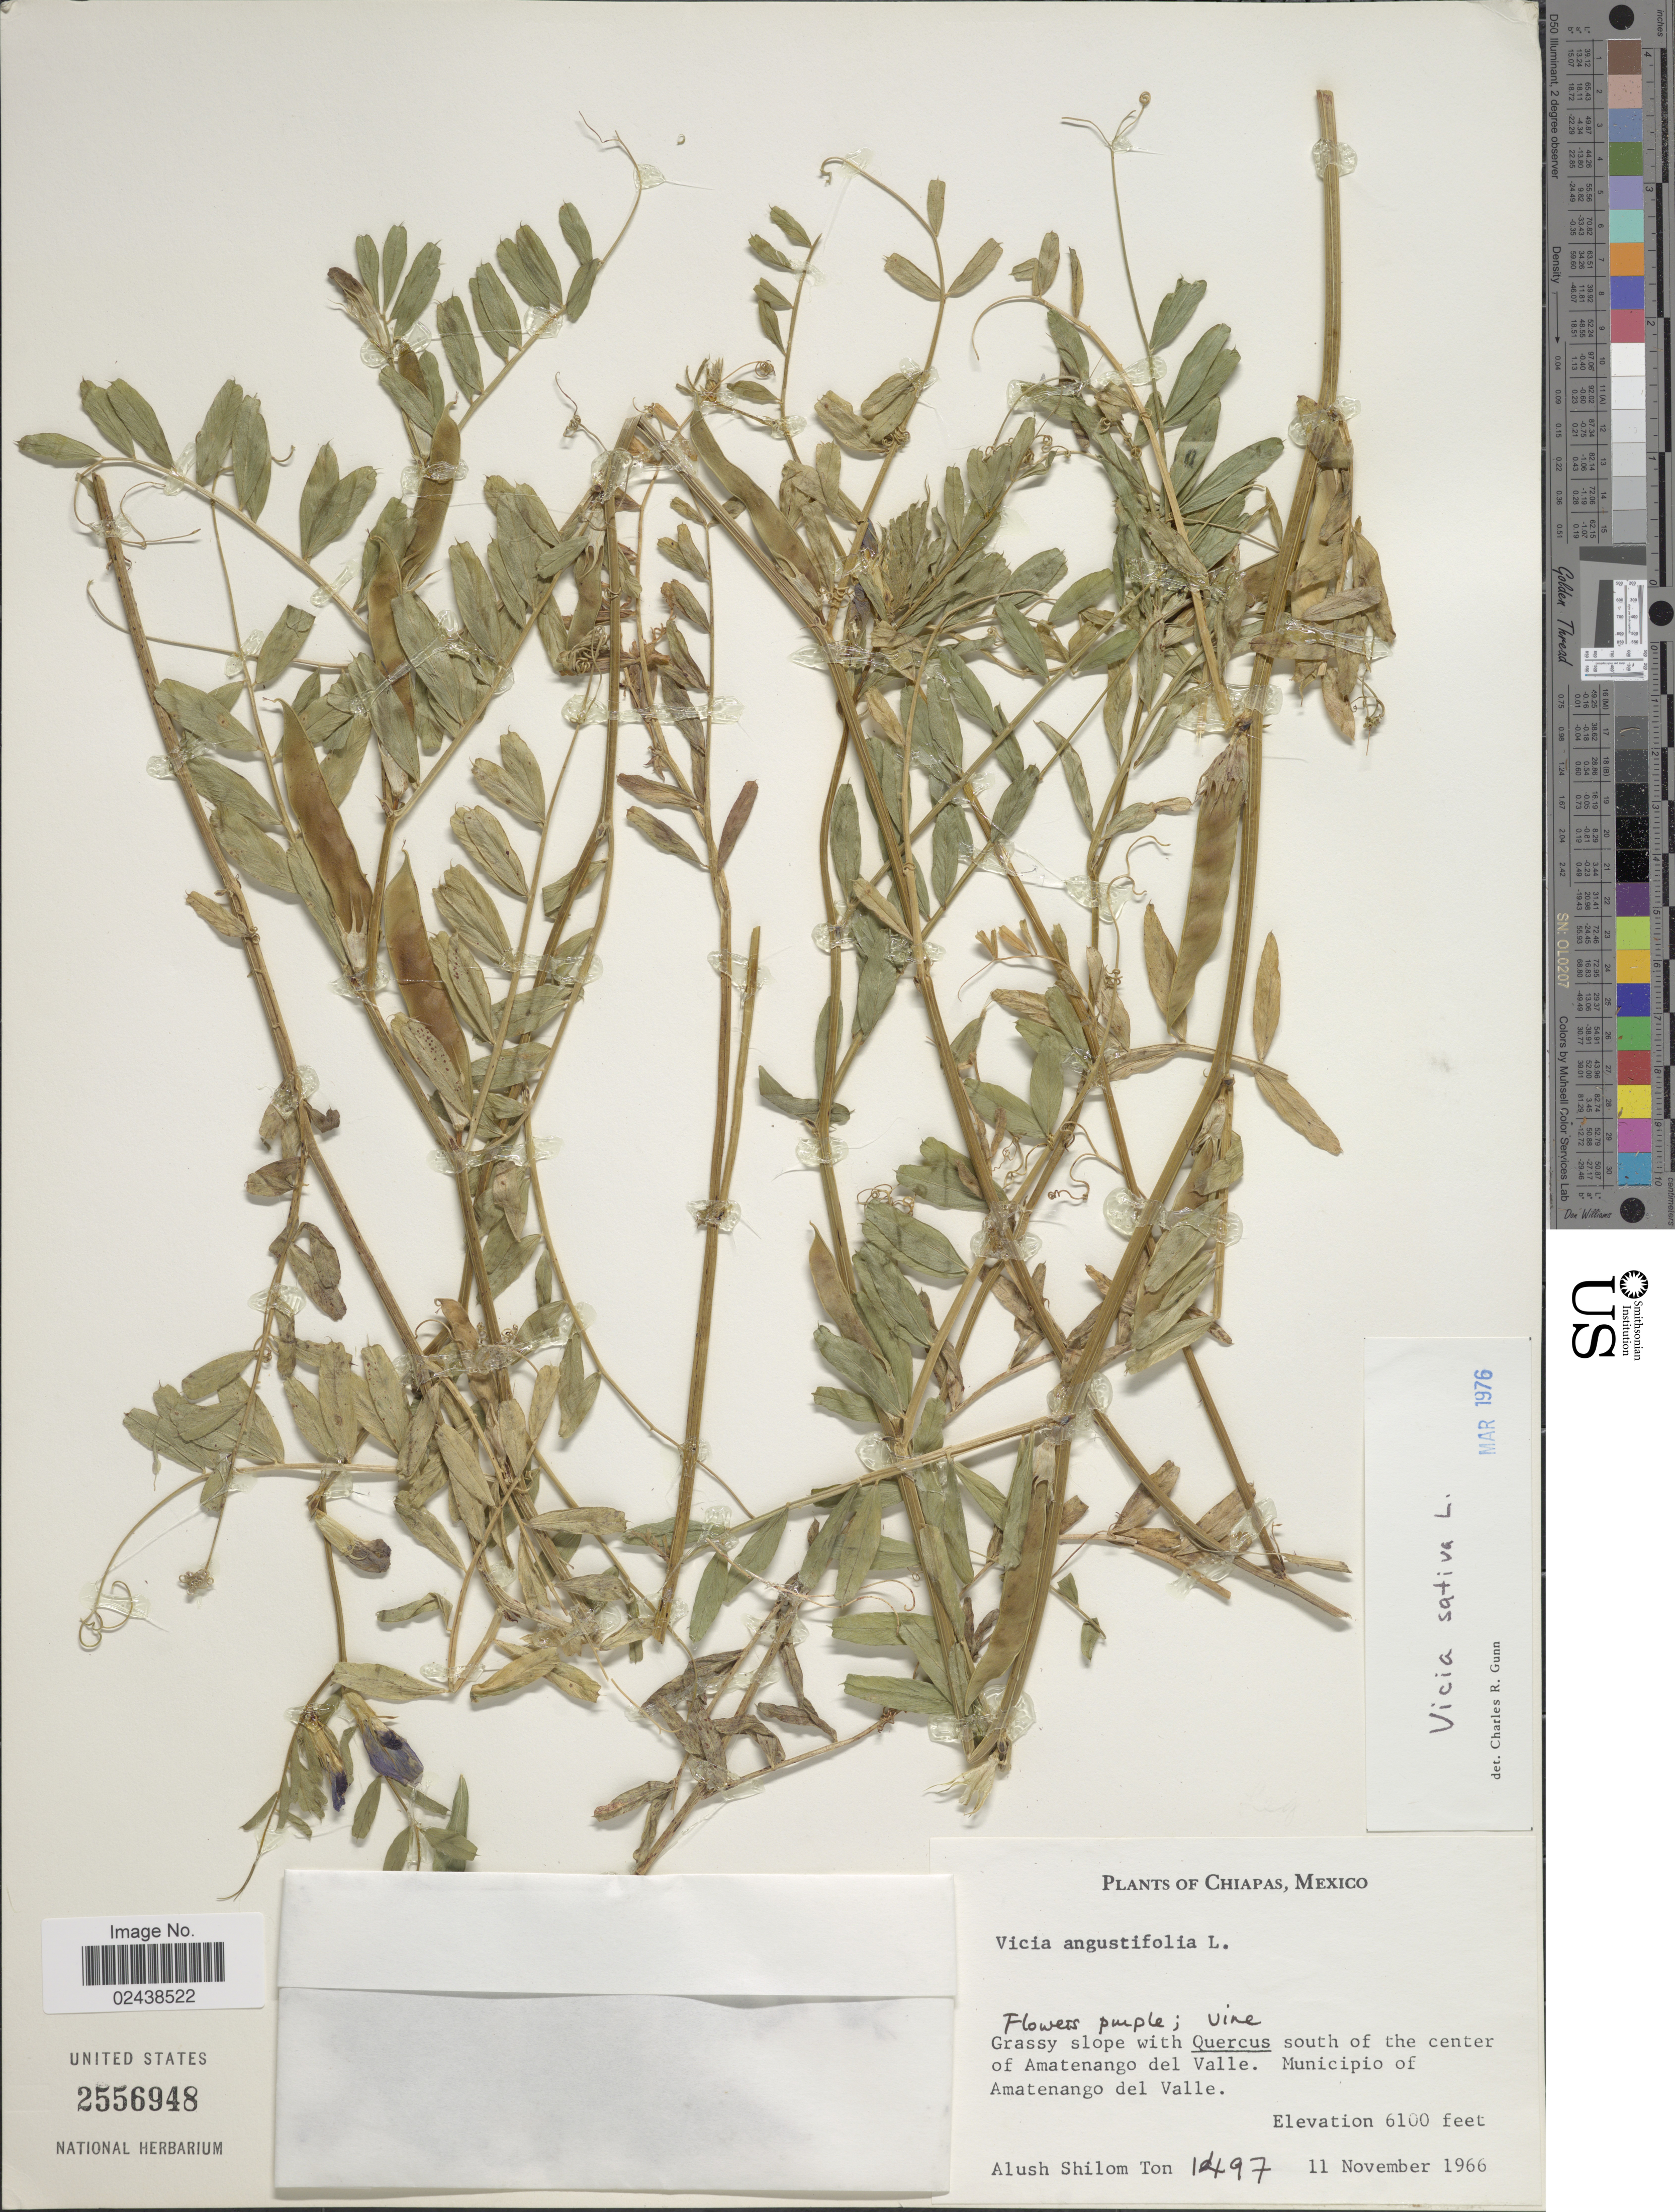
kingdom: Plantae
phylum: Tracheophyta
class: Magnoliopsida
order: Fabales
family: Fabaceae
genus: Vicia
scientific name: Vicia sativa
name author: L.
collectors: A. M. Ton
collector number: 1497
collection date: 1966-11-11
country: Mexico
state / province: Chiapas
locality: Grassy slope south of the center of Amatenango del Valle, Municipio of Amatenango del Valle.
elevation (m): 1859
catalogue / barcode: US 2556948